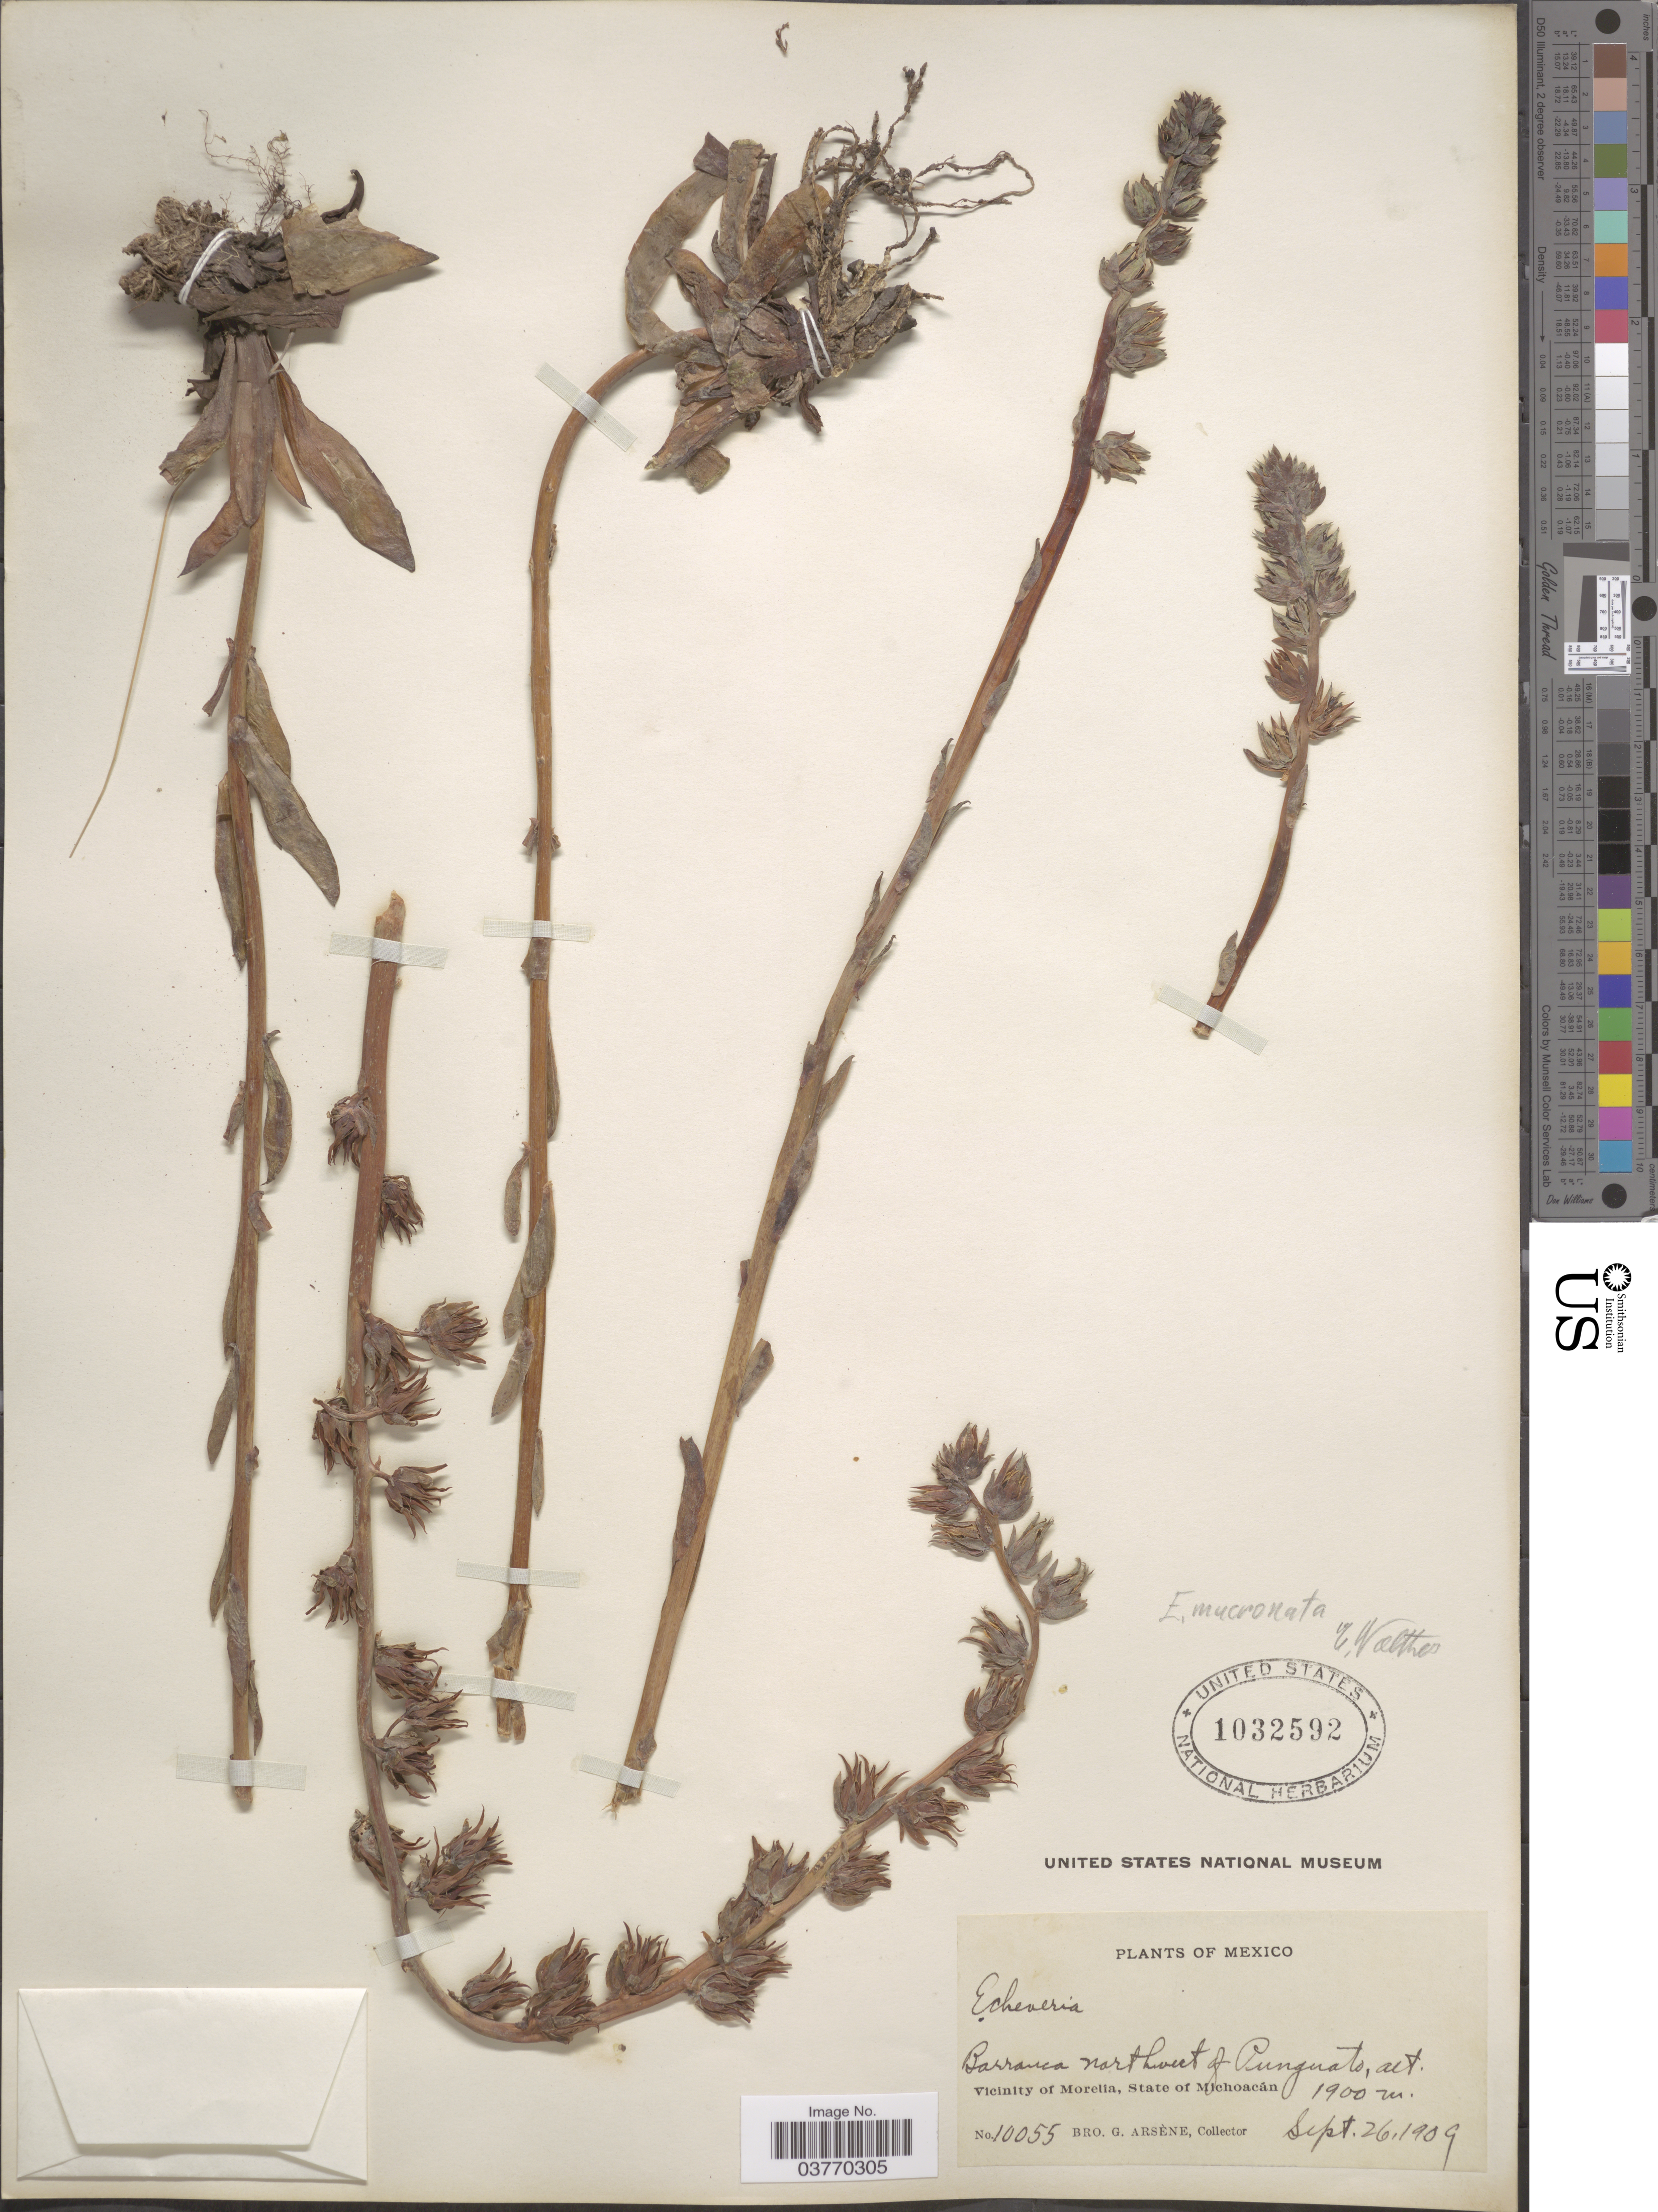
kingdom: Plantae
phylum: Tracheophyta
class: Magnoliopsida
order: Saxifragales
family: Crassulaceae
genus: Echeveria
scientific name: Echeveria mucronata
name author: Schltdl.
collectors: Bro. G. Arsène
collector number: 10055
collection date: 1909-09-26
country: Mexico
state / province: Michoacán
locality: Barranca northwest of Punguato.Vicinity of Morelia.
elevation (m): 1900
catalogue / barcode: US 1032592